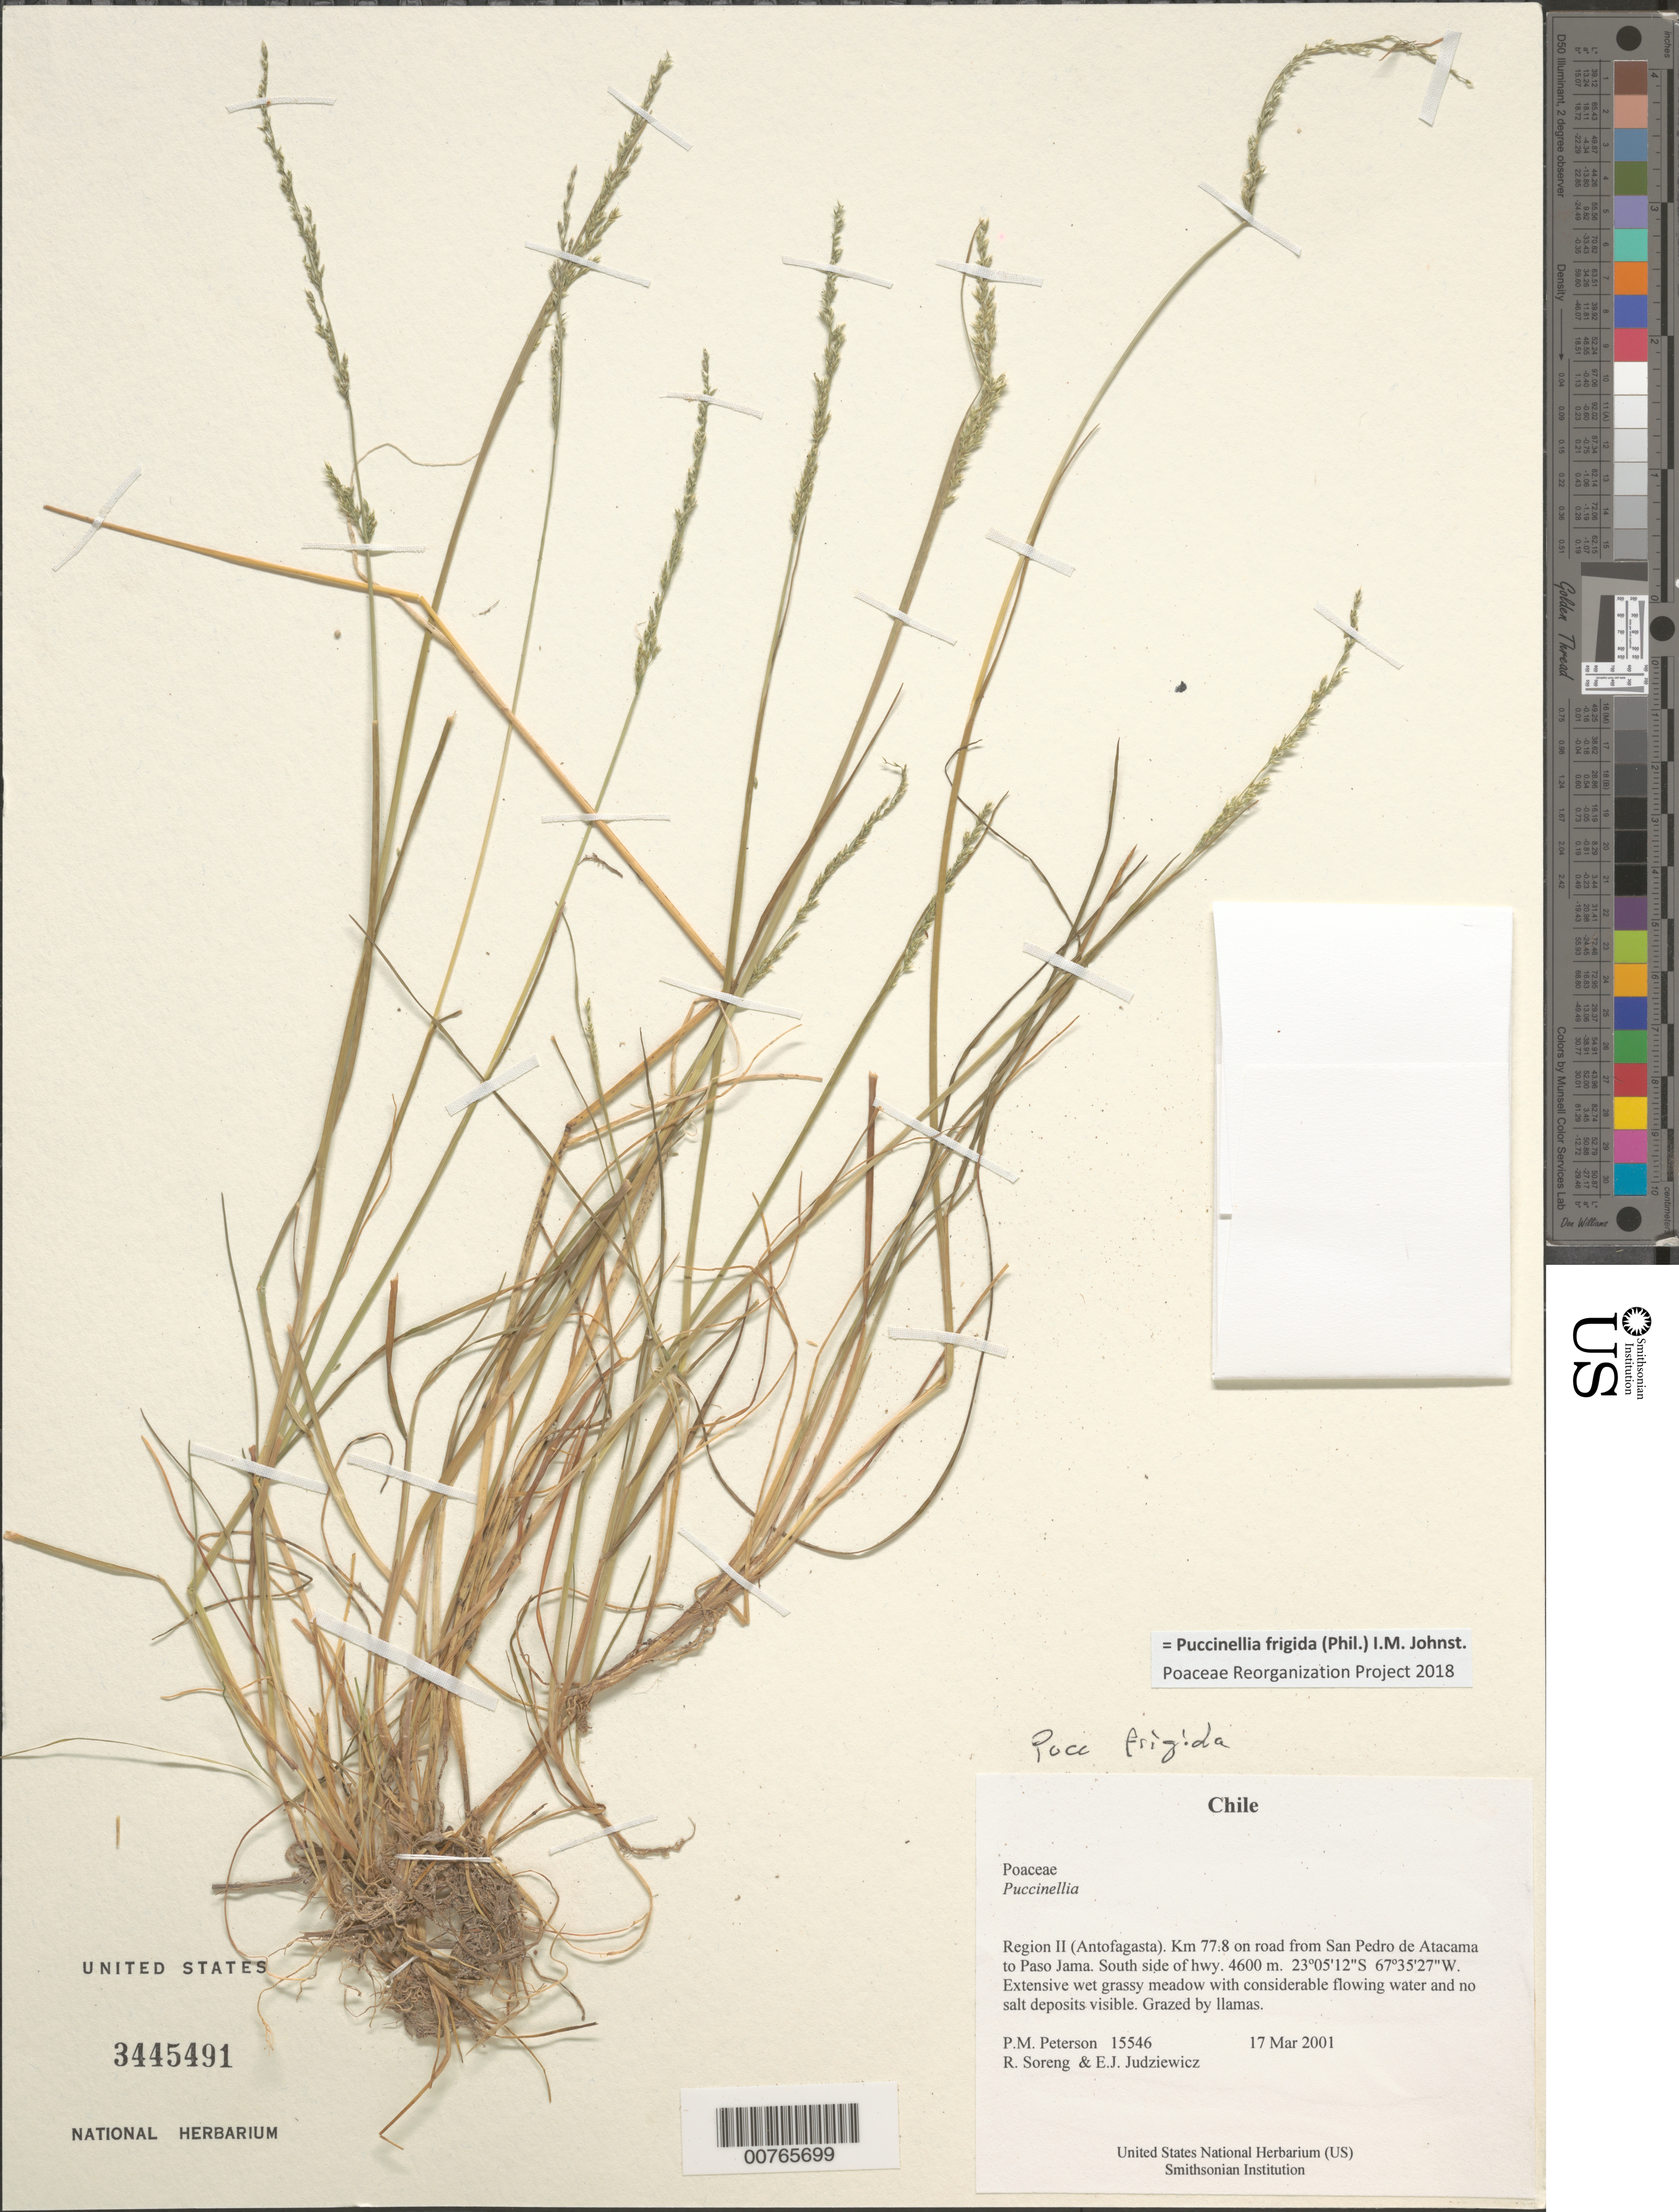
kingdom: Plantae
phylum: Tracheophyta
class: Liliopsida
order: Poales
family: Poaceae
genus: Puccinellia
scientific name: Puccinellia frigida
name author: (Phil.) I.M. Johnst.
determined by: Poaceae Reorganization Project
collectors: P. M. Peterson, R. J. Soreng & E. J. Judziewicz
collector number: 15546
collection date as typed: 17 Mar 2001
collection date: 2001-03-17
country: Chile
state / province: Antofagasta (II)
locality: Km 77.8 on road from San Pedro de Atacama to Paso Jama. South side of hwy.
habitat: Extensive wet grassy meadow with considerable flowing water and no salt deposits visible. Grazed by llamas.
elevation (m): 4600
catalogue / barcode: US 3445491